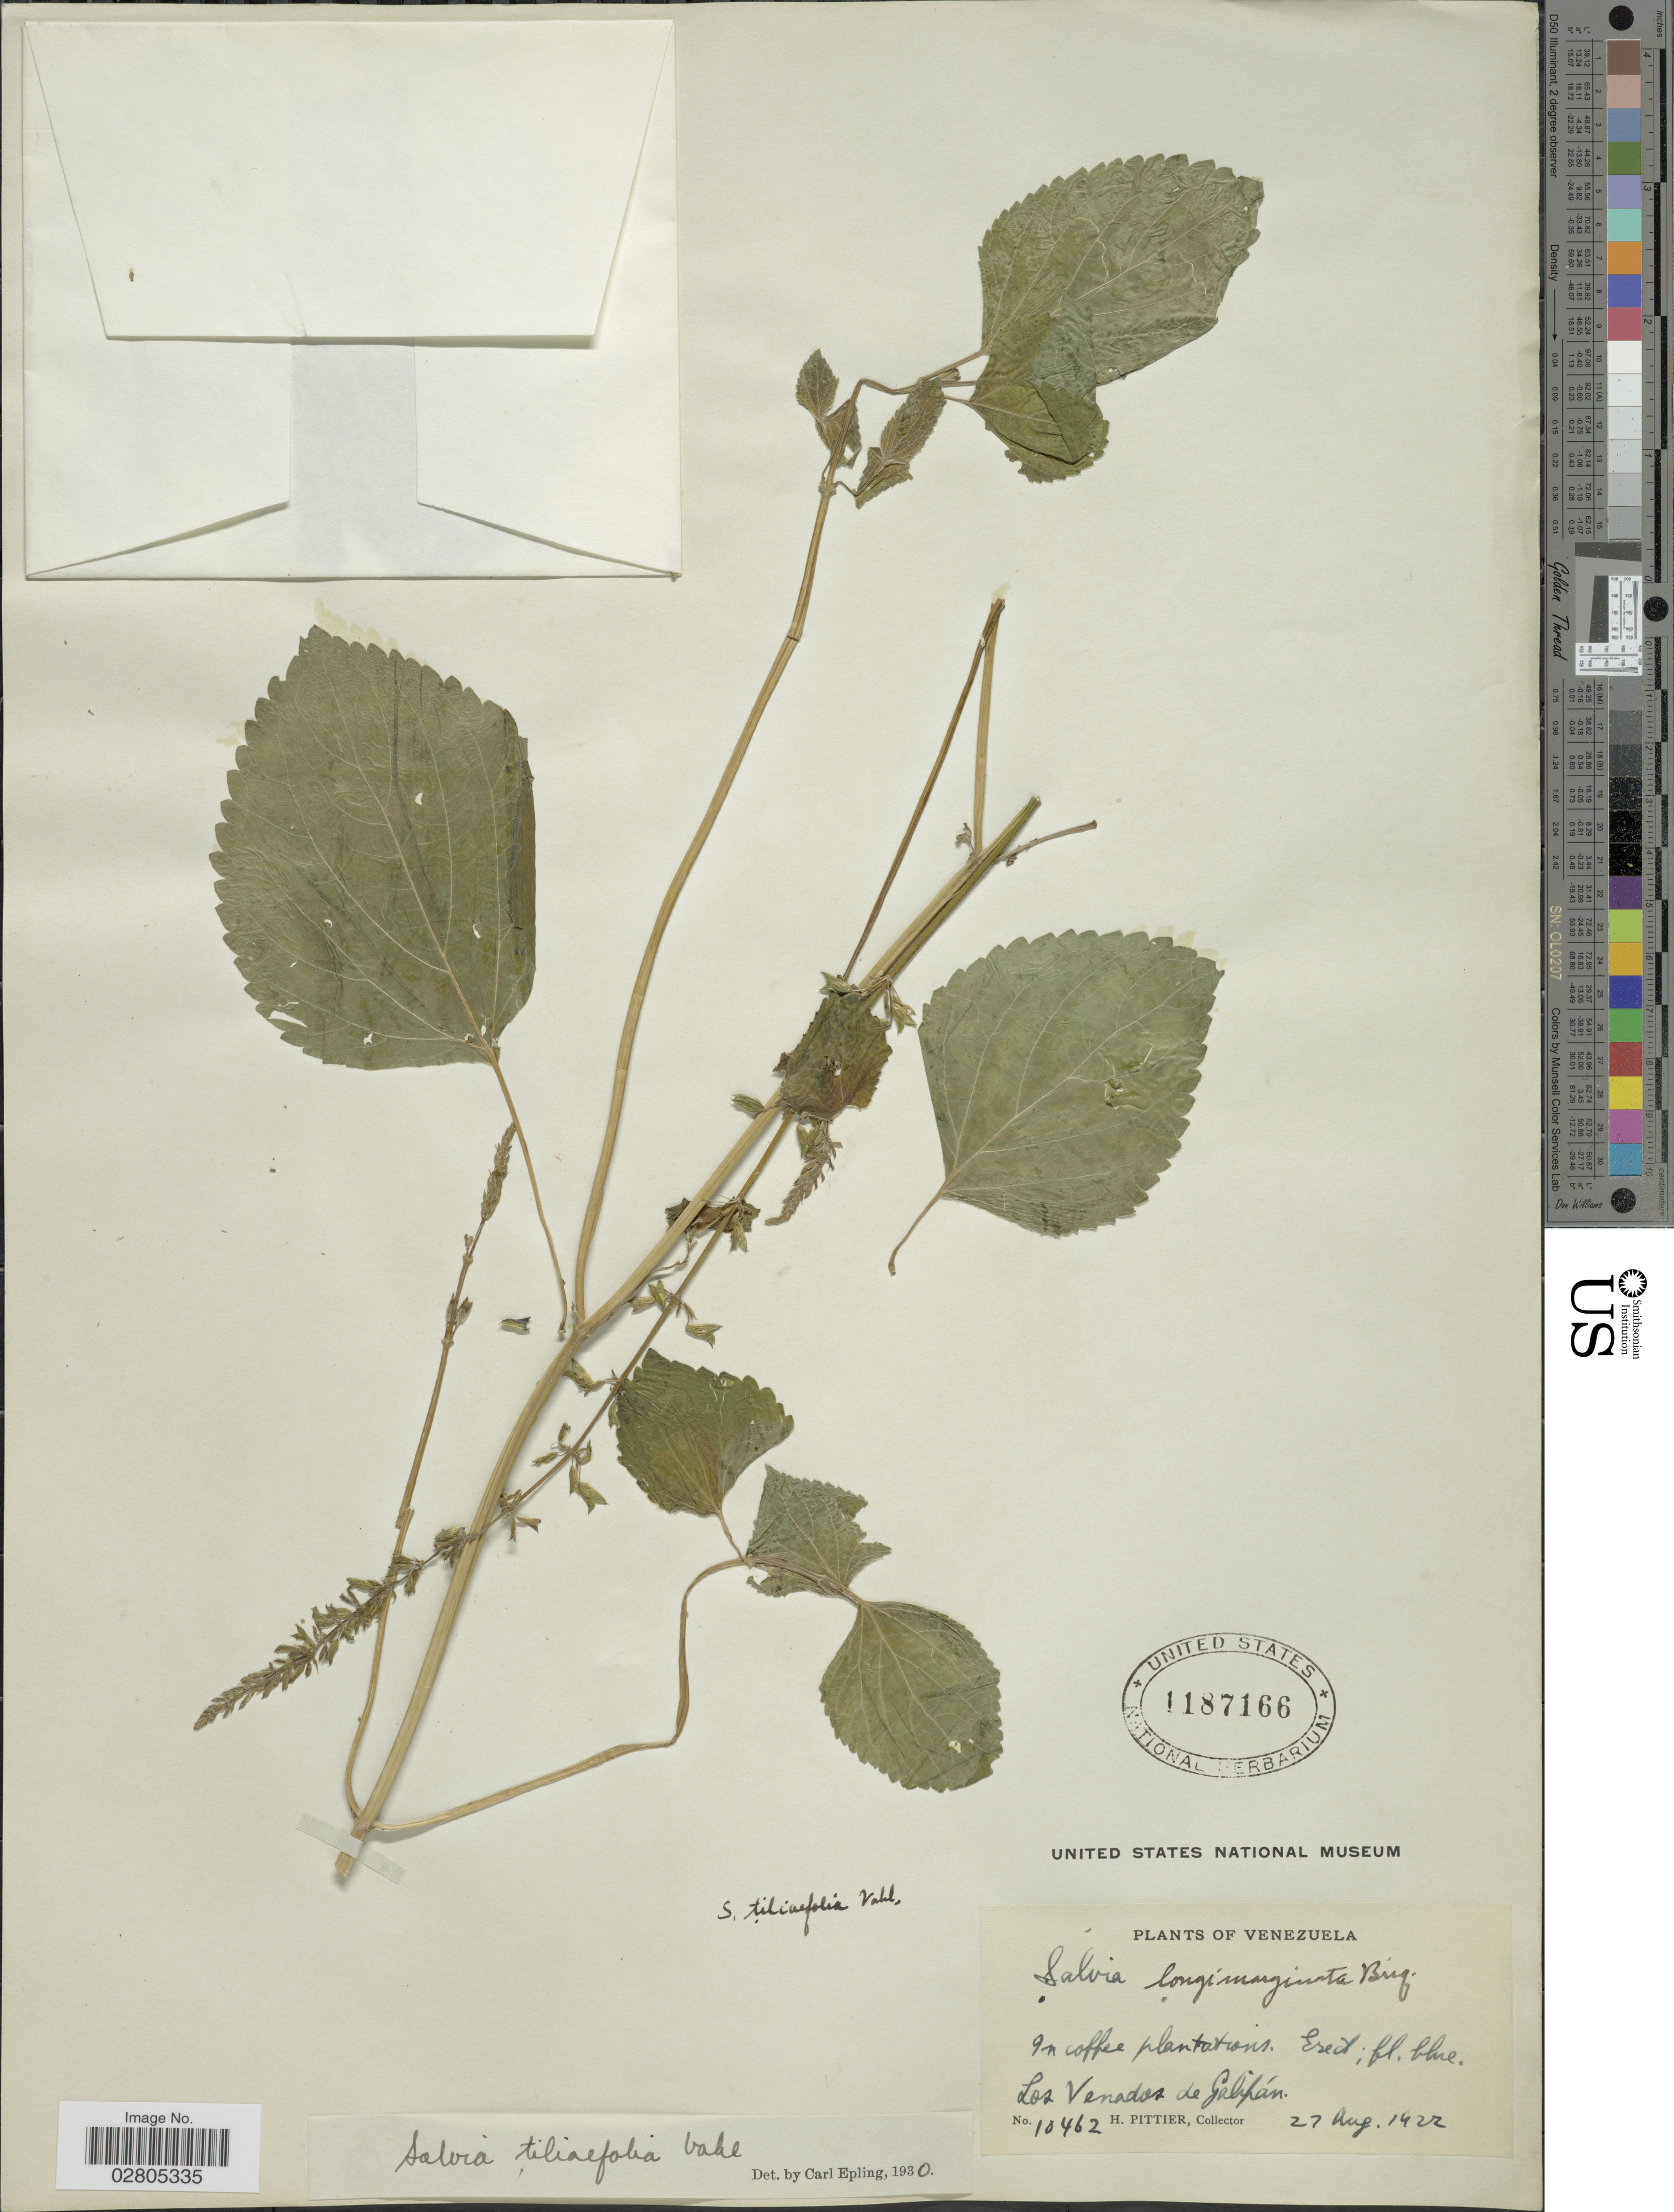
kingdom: Plantae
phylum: Tracheophyta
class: Magnoliopsida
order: Lamiales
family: Lamiaceae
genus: Salvia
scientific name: Salvia tiliifolia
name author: Vahl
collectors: H. F. Pittier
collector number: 10462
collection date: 1922-08-27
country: Venezuela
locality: Los Venados de Gahpán.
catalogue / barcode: US 1187166